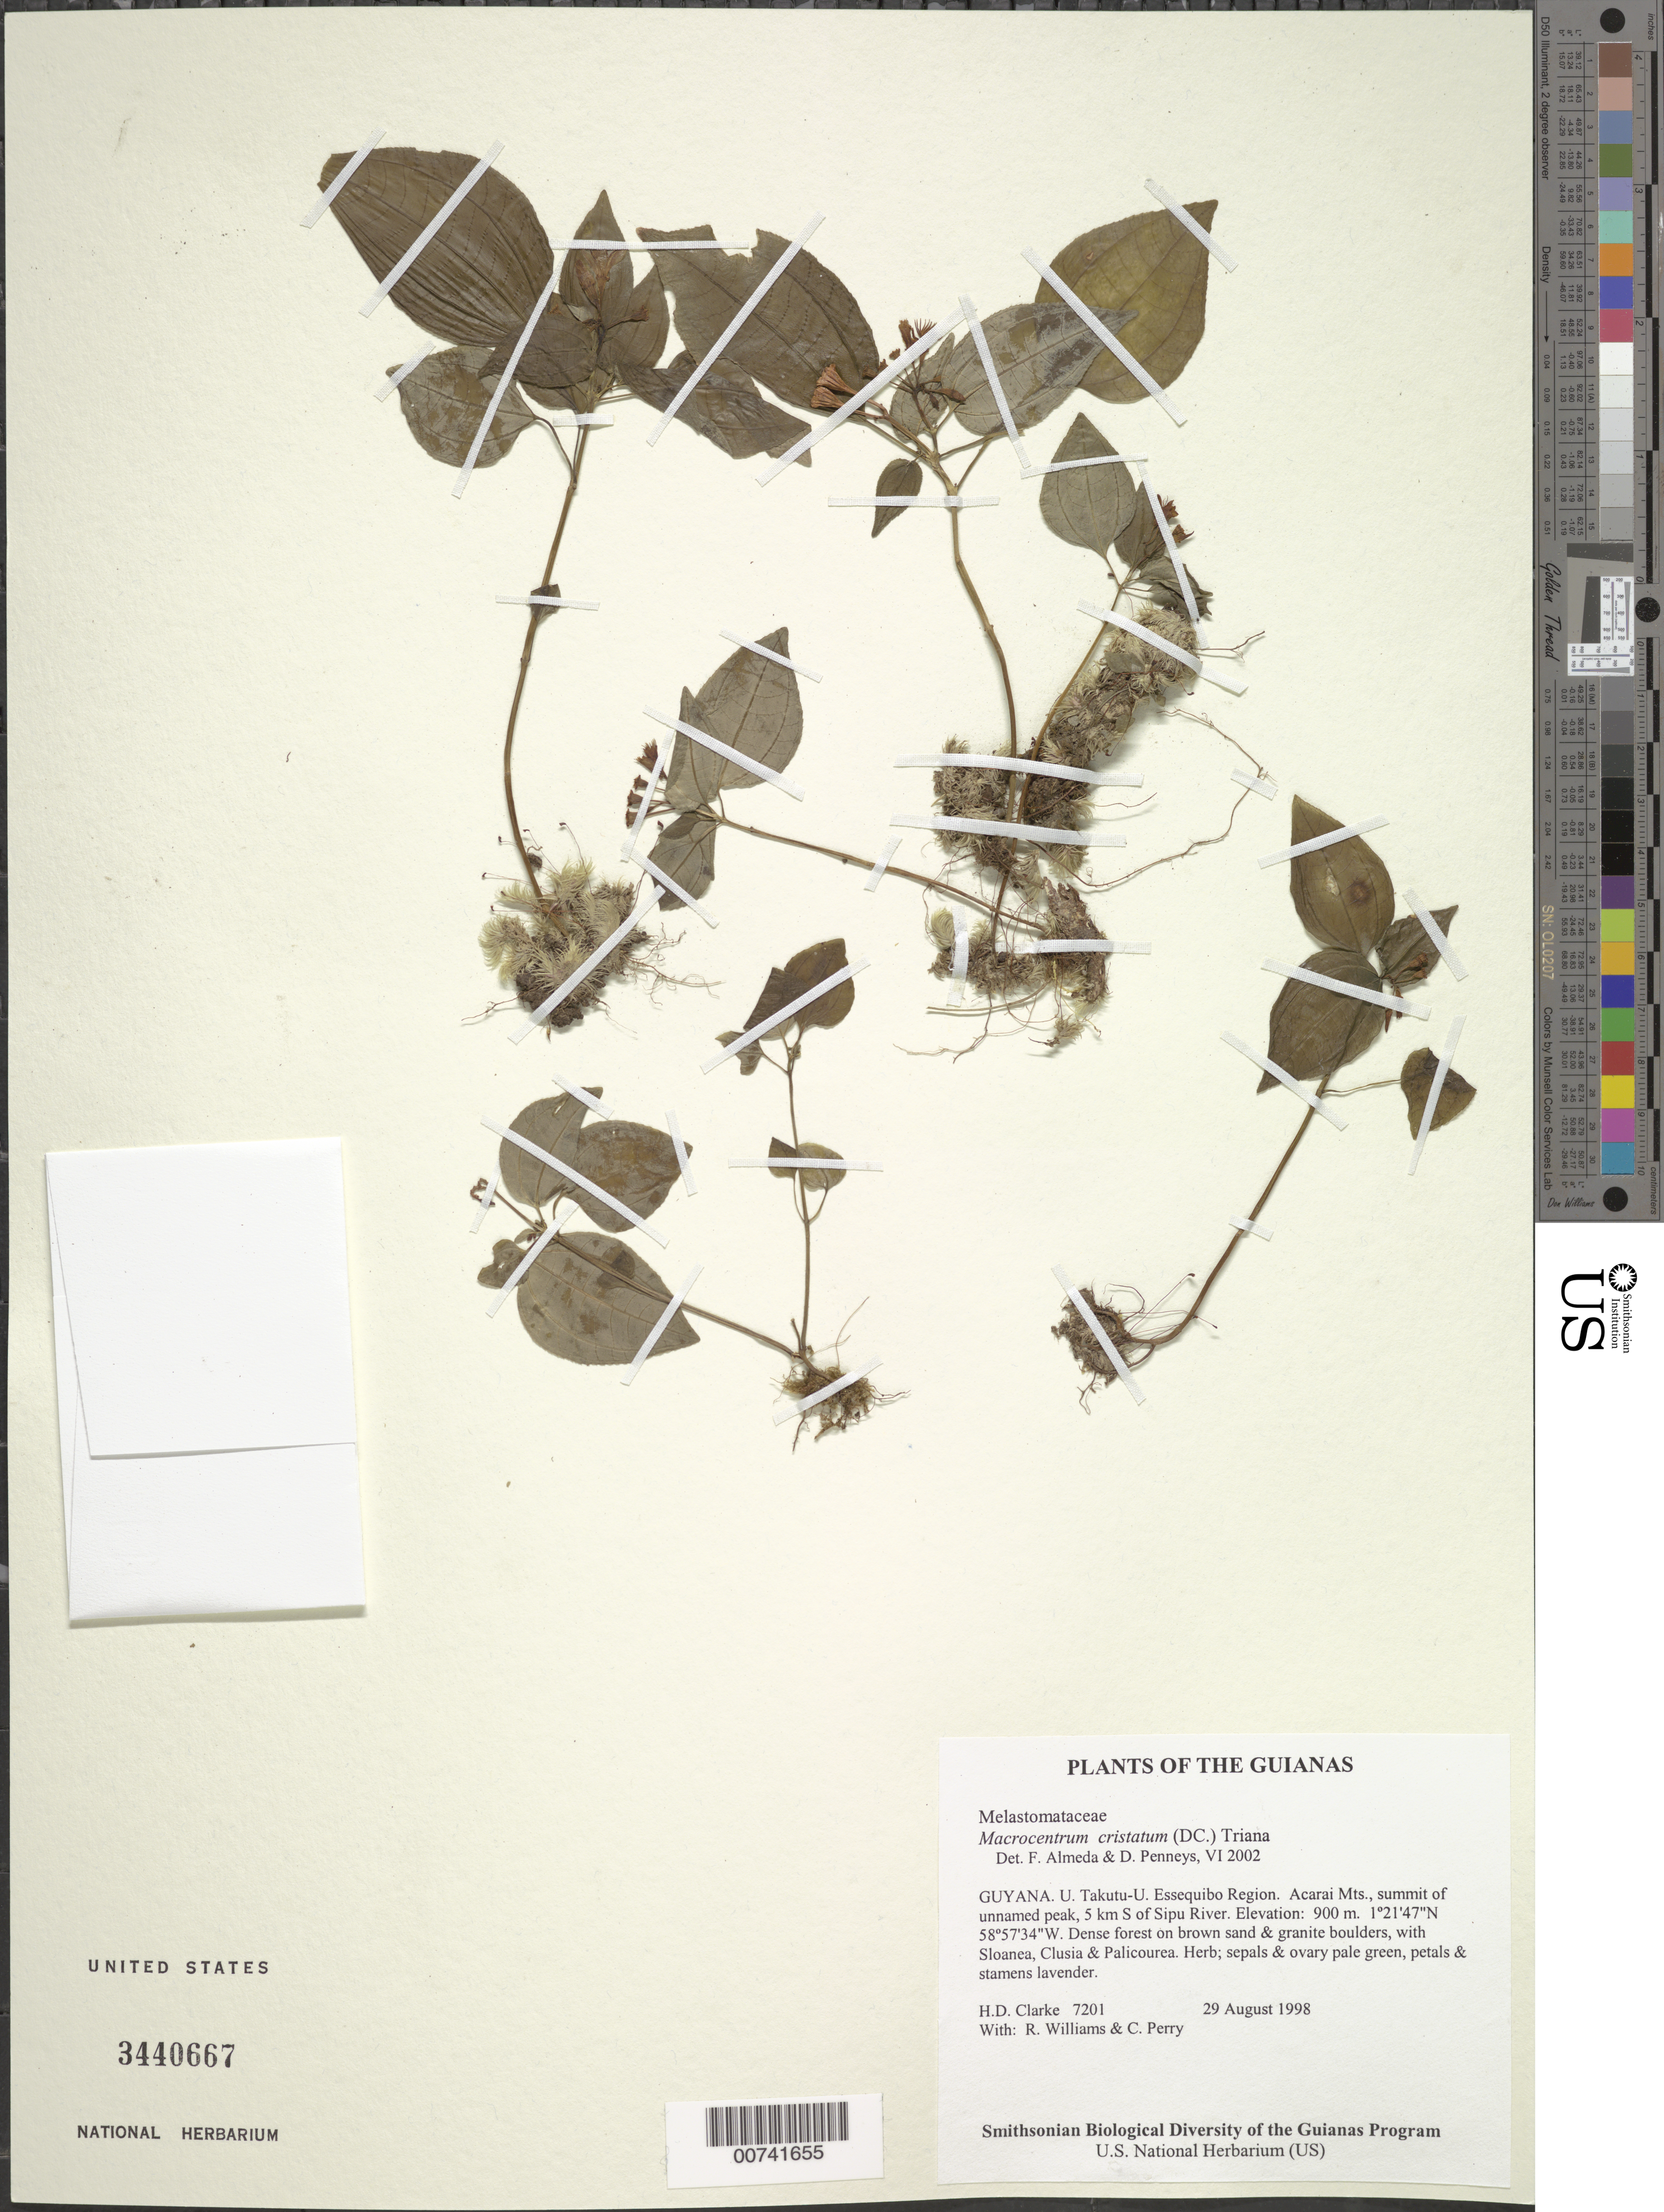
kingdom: Plantae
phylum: Tracheophyta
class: Magnoliopsida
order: Myrtales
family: Melastomataceae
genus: Macrocentrum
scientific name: Macrocentrum cristatum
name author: (DC.) Triana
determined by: Almeda, F.; Penneys, D. S.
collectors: H. D. Clarke, R. Williams & C. Perry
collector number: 7201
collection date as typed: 29 August 1998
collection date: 1998-08-29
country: Guyana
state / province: U. Takutu-U. Essequibo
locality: Acarai Mts., summit of unnamed peak, 5 km S of Sipu River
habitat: Dense forest on brown sand & granite boulders, with Sloanea, Clusia & Palicourea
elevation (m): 900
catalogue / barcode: US 3440667